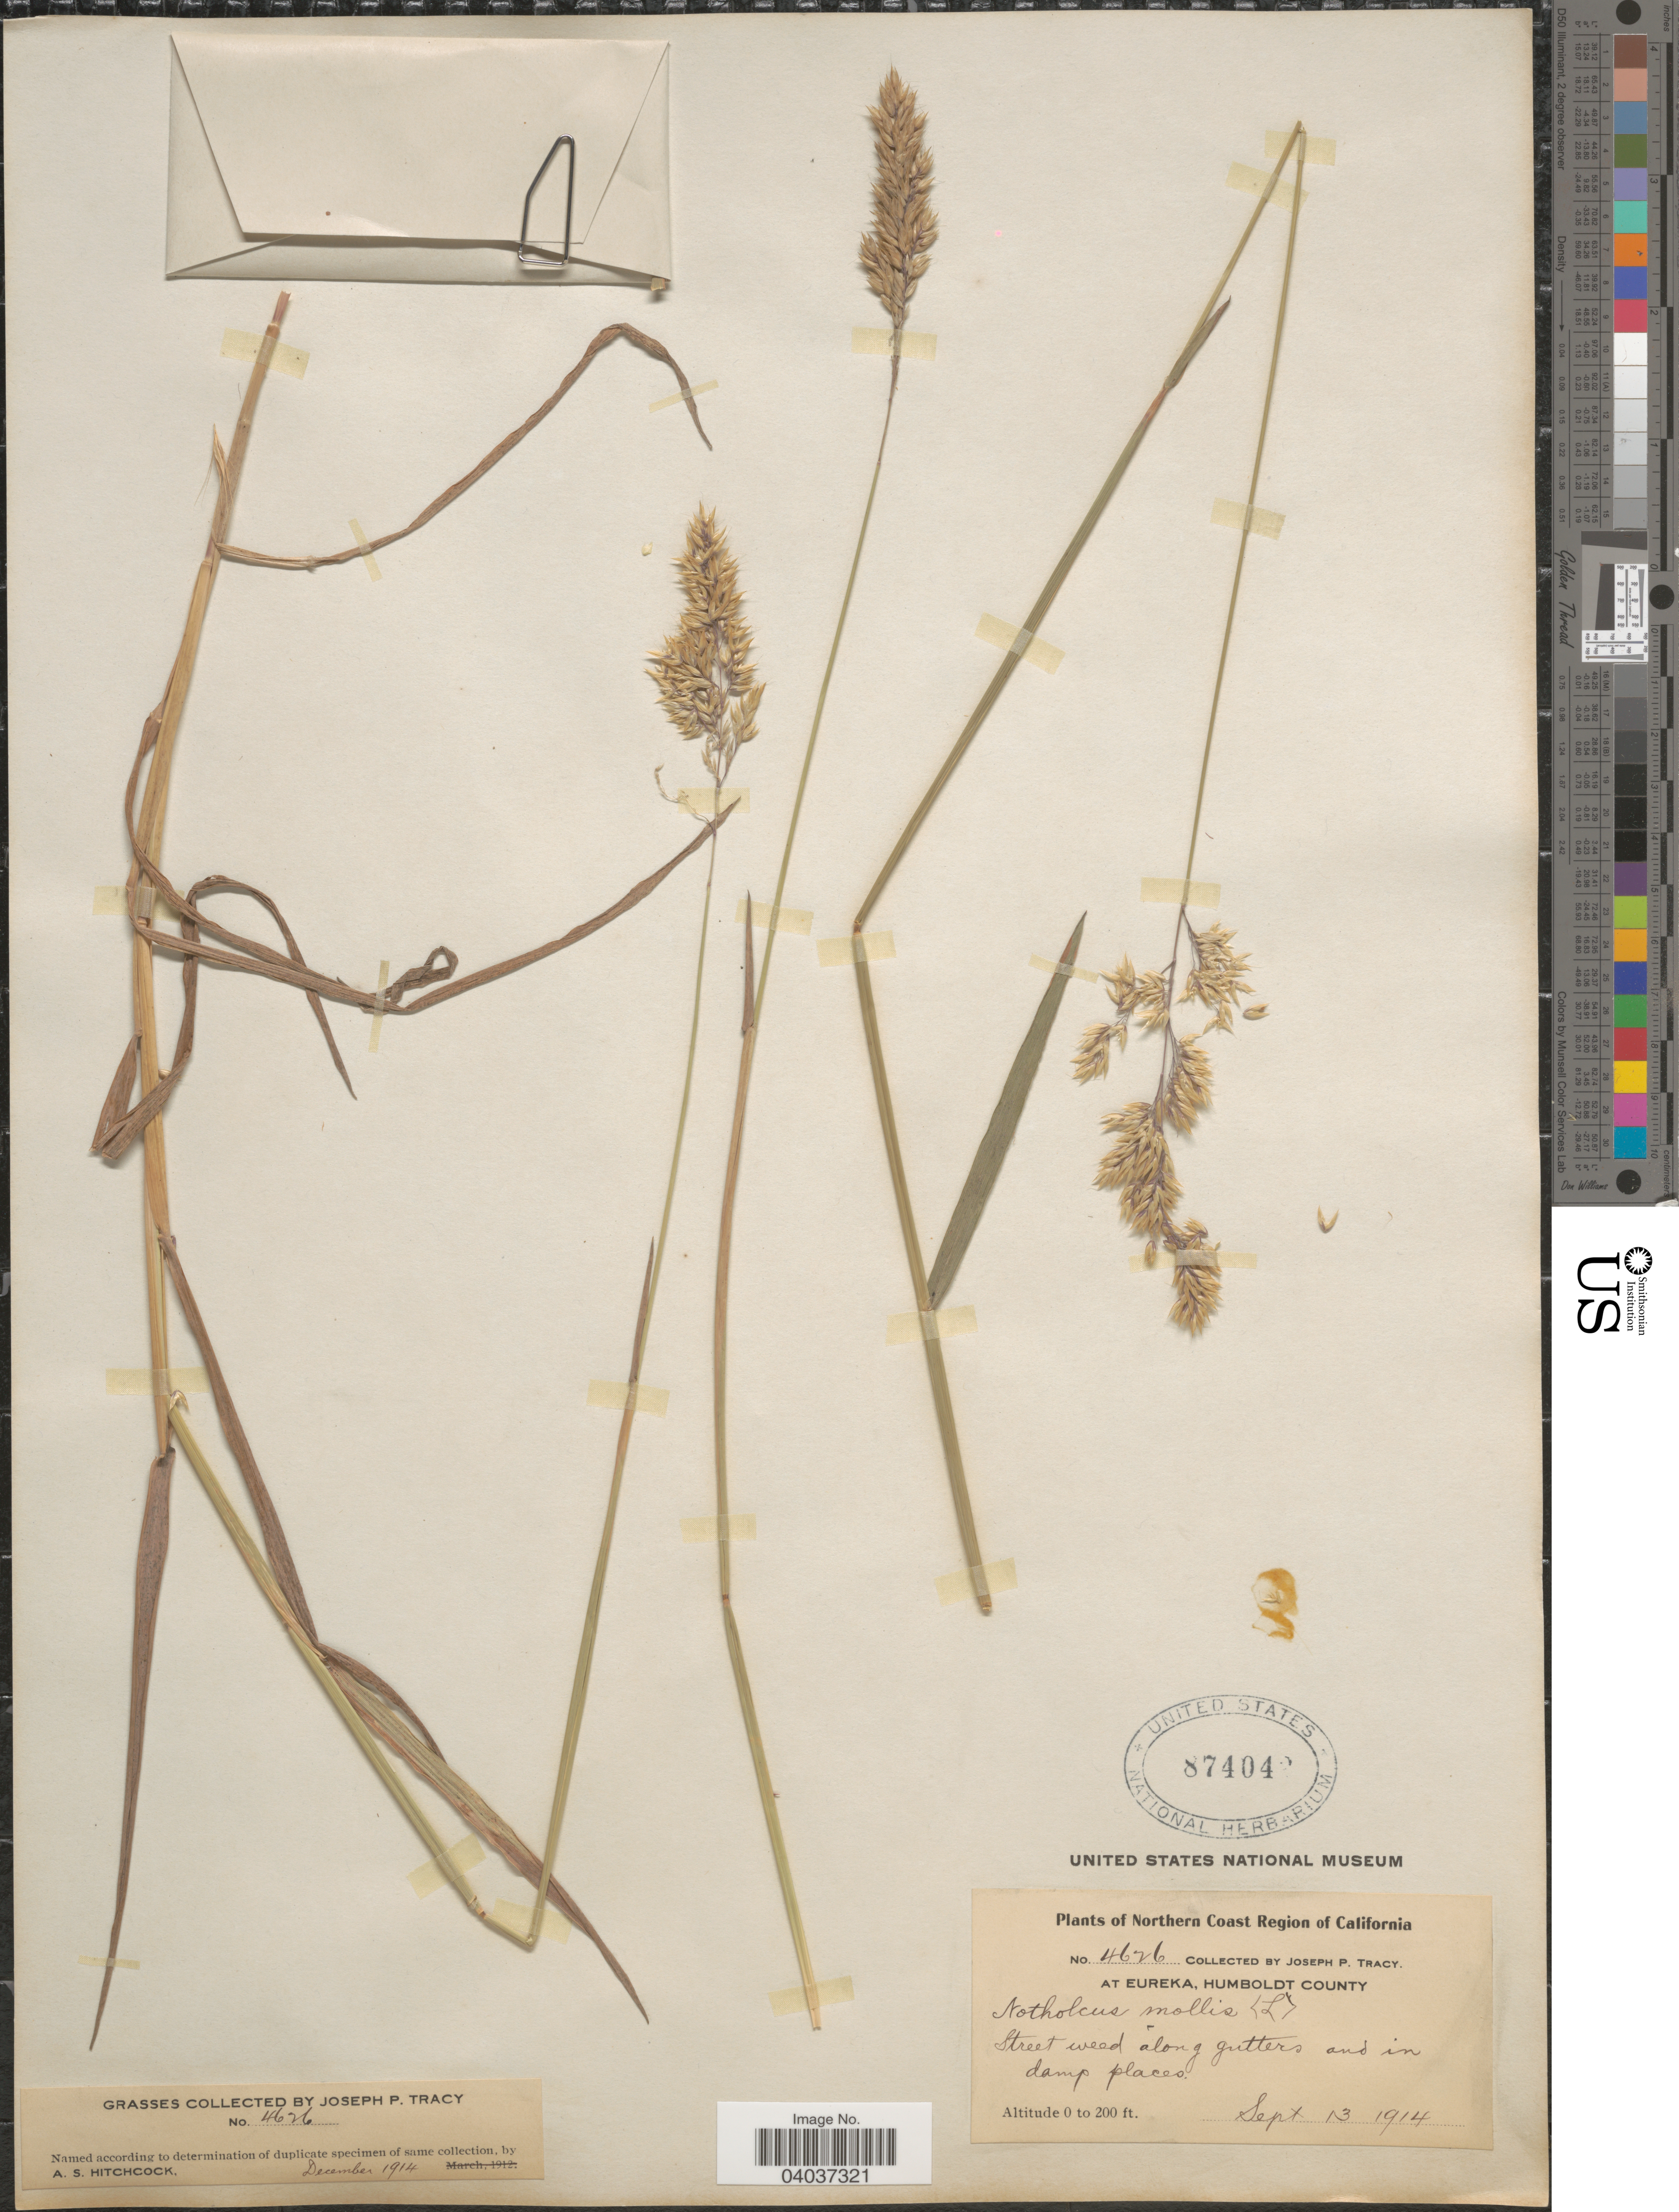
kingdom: Plantae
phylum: Tracheophyta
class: Liliopsida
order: Poales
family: Poaceae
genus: Holcus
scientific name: Holcus mollis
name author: L.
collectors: J. Tracy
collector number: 4626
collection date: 1914-09-13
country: United States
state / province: California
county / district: Humboldt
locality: Northern Coast Region of California. At Eureka, Humboldt County.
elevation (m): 0